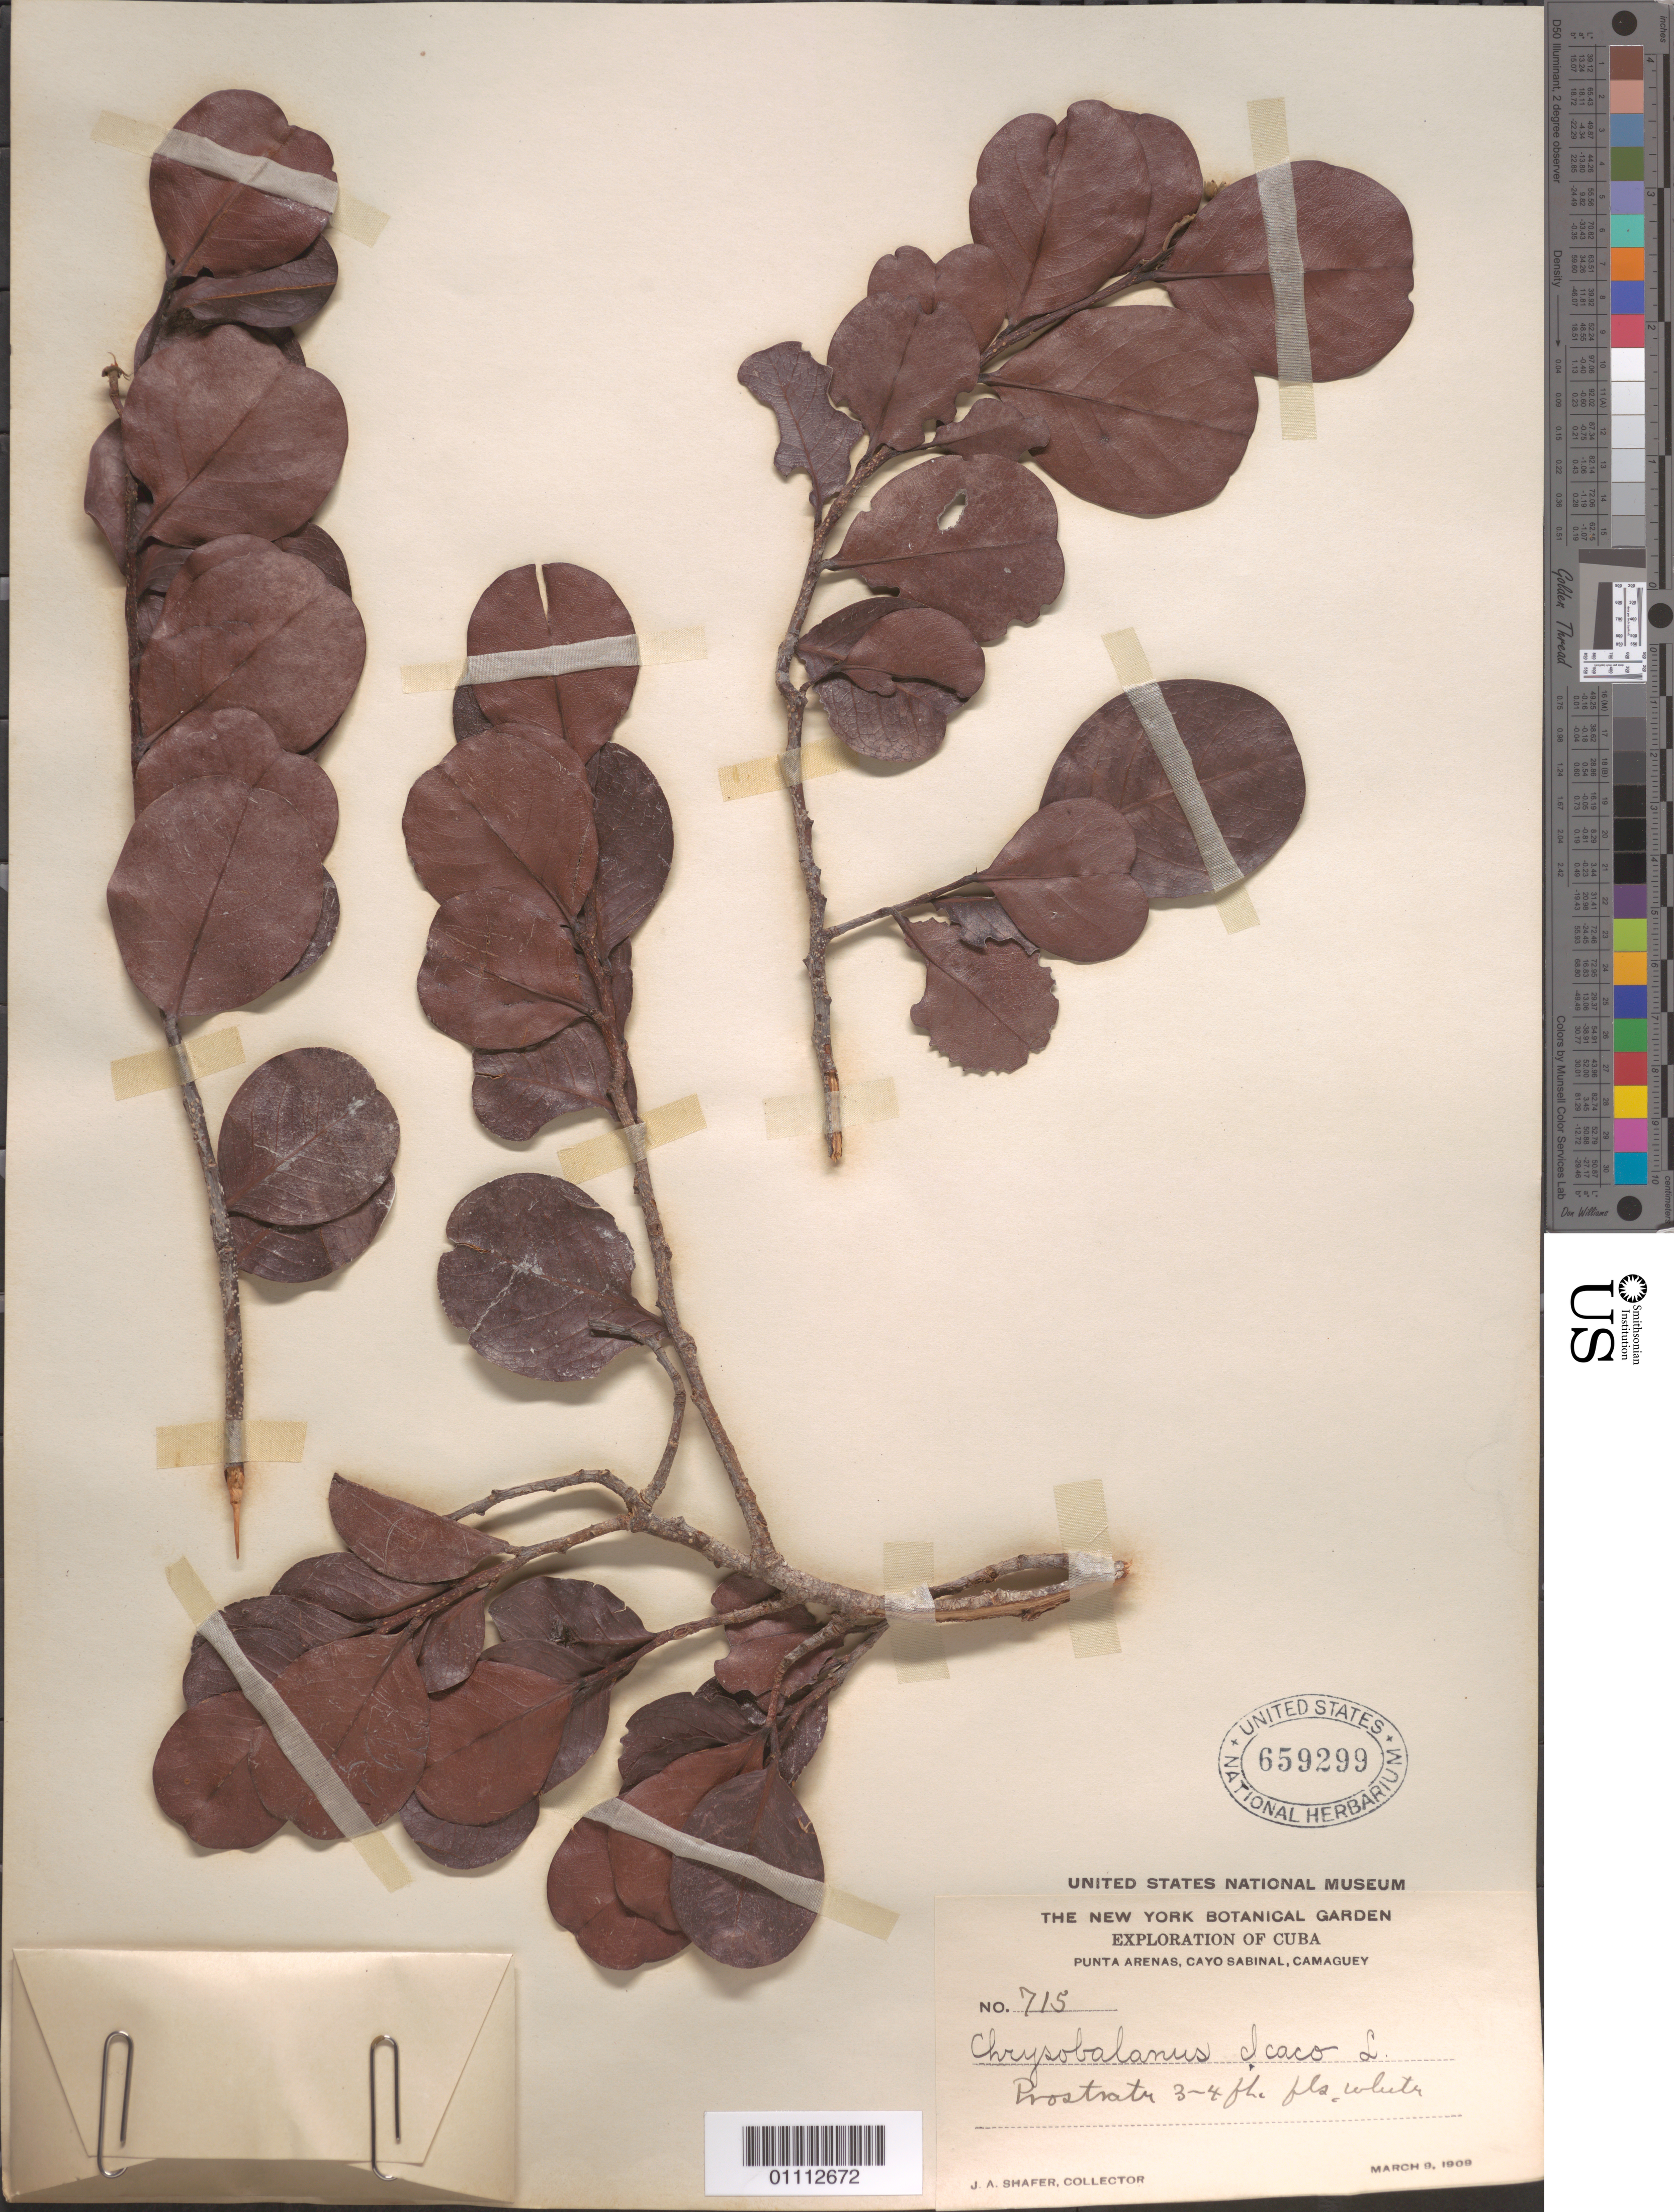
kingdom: Plantae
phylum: Tracheophyta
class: Magnoliopsida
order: Malpighiales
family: Chrysobalanaceae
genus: Chrysobalanus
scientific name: Chrysobalanus icaco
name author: L.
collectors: J. A. Shafer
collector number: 715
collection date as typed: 09 Mar 1909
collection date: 1909-03-09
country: Cuba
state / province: Camagüey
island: Cuba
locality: Punta Arenas, Cayo Sabinal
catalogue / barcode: US 659299